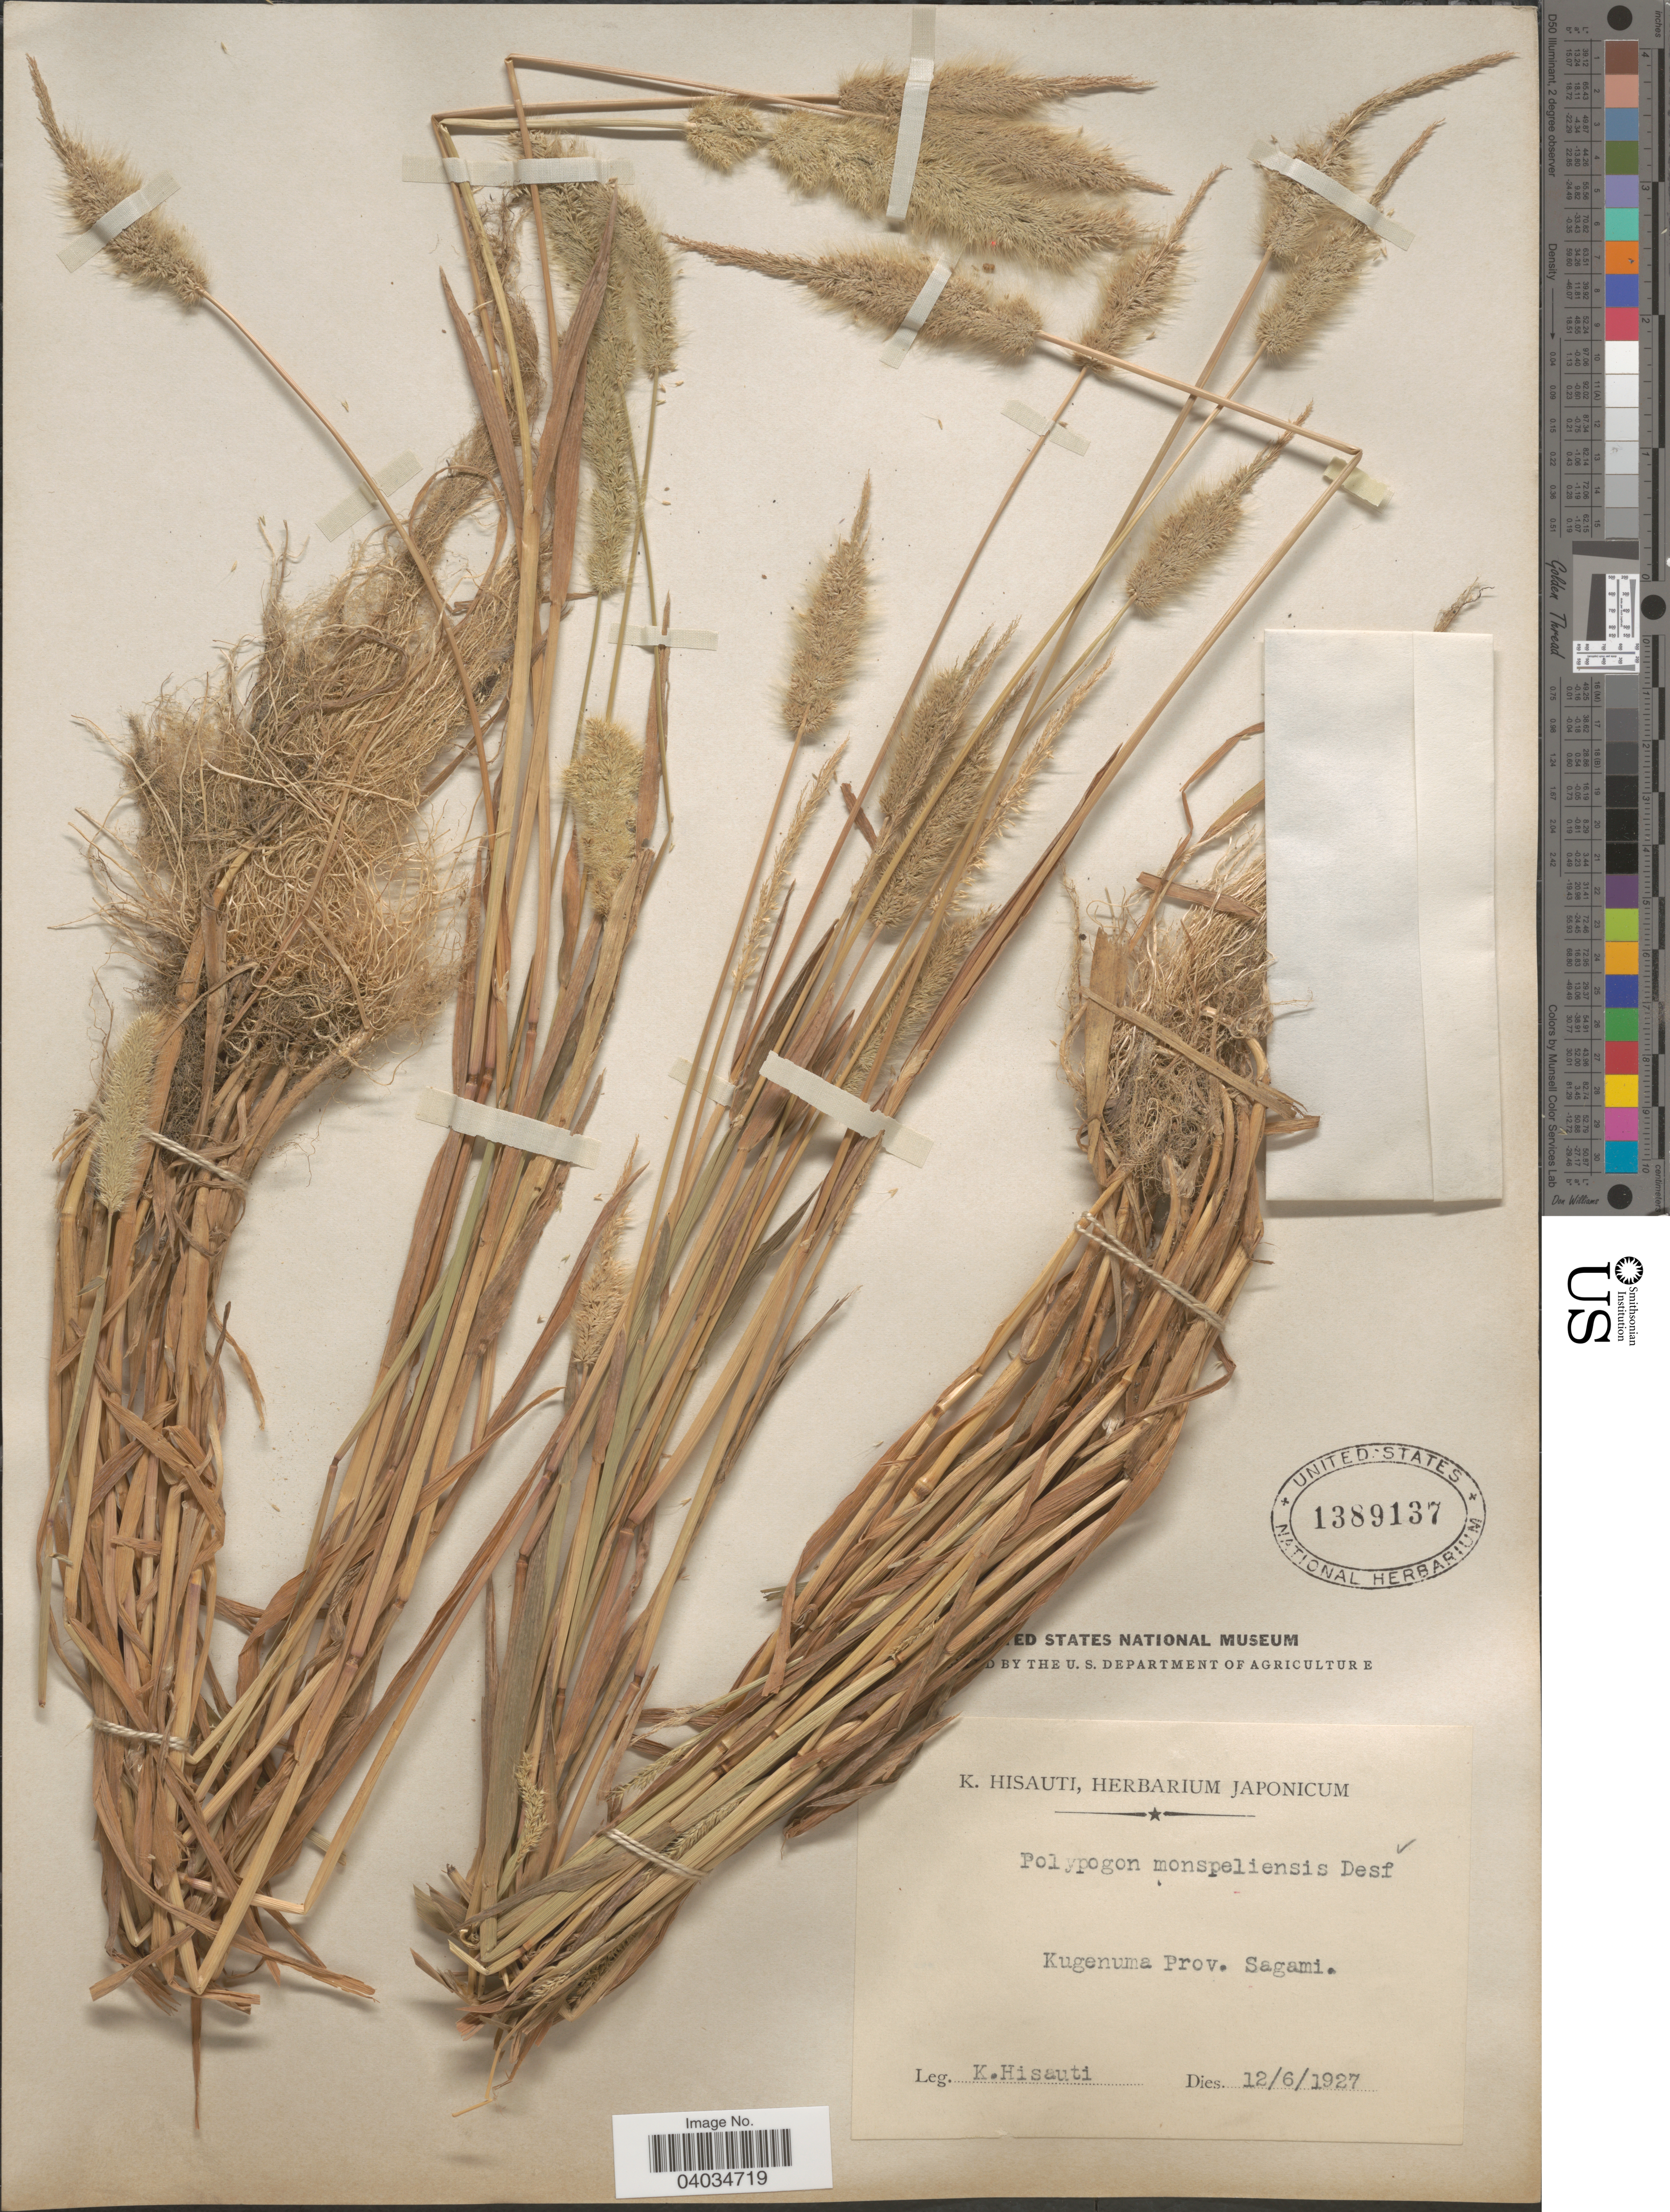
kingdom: Plantae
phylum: Tracheophyta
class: Liliopsida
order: Poales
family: Poaceae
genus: Polypogon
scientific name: Polypogon monspeliensis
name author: (L.) Desf.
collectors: K. Hisauti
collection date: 1927-06-12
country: Japan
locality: Kugenuma Prov. Sagami.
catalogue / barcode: US 1389137